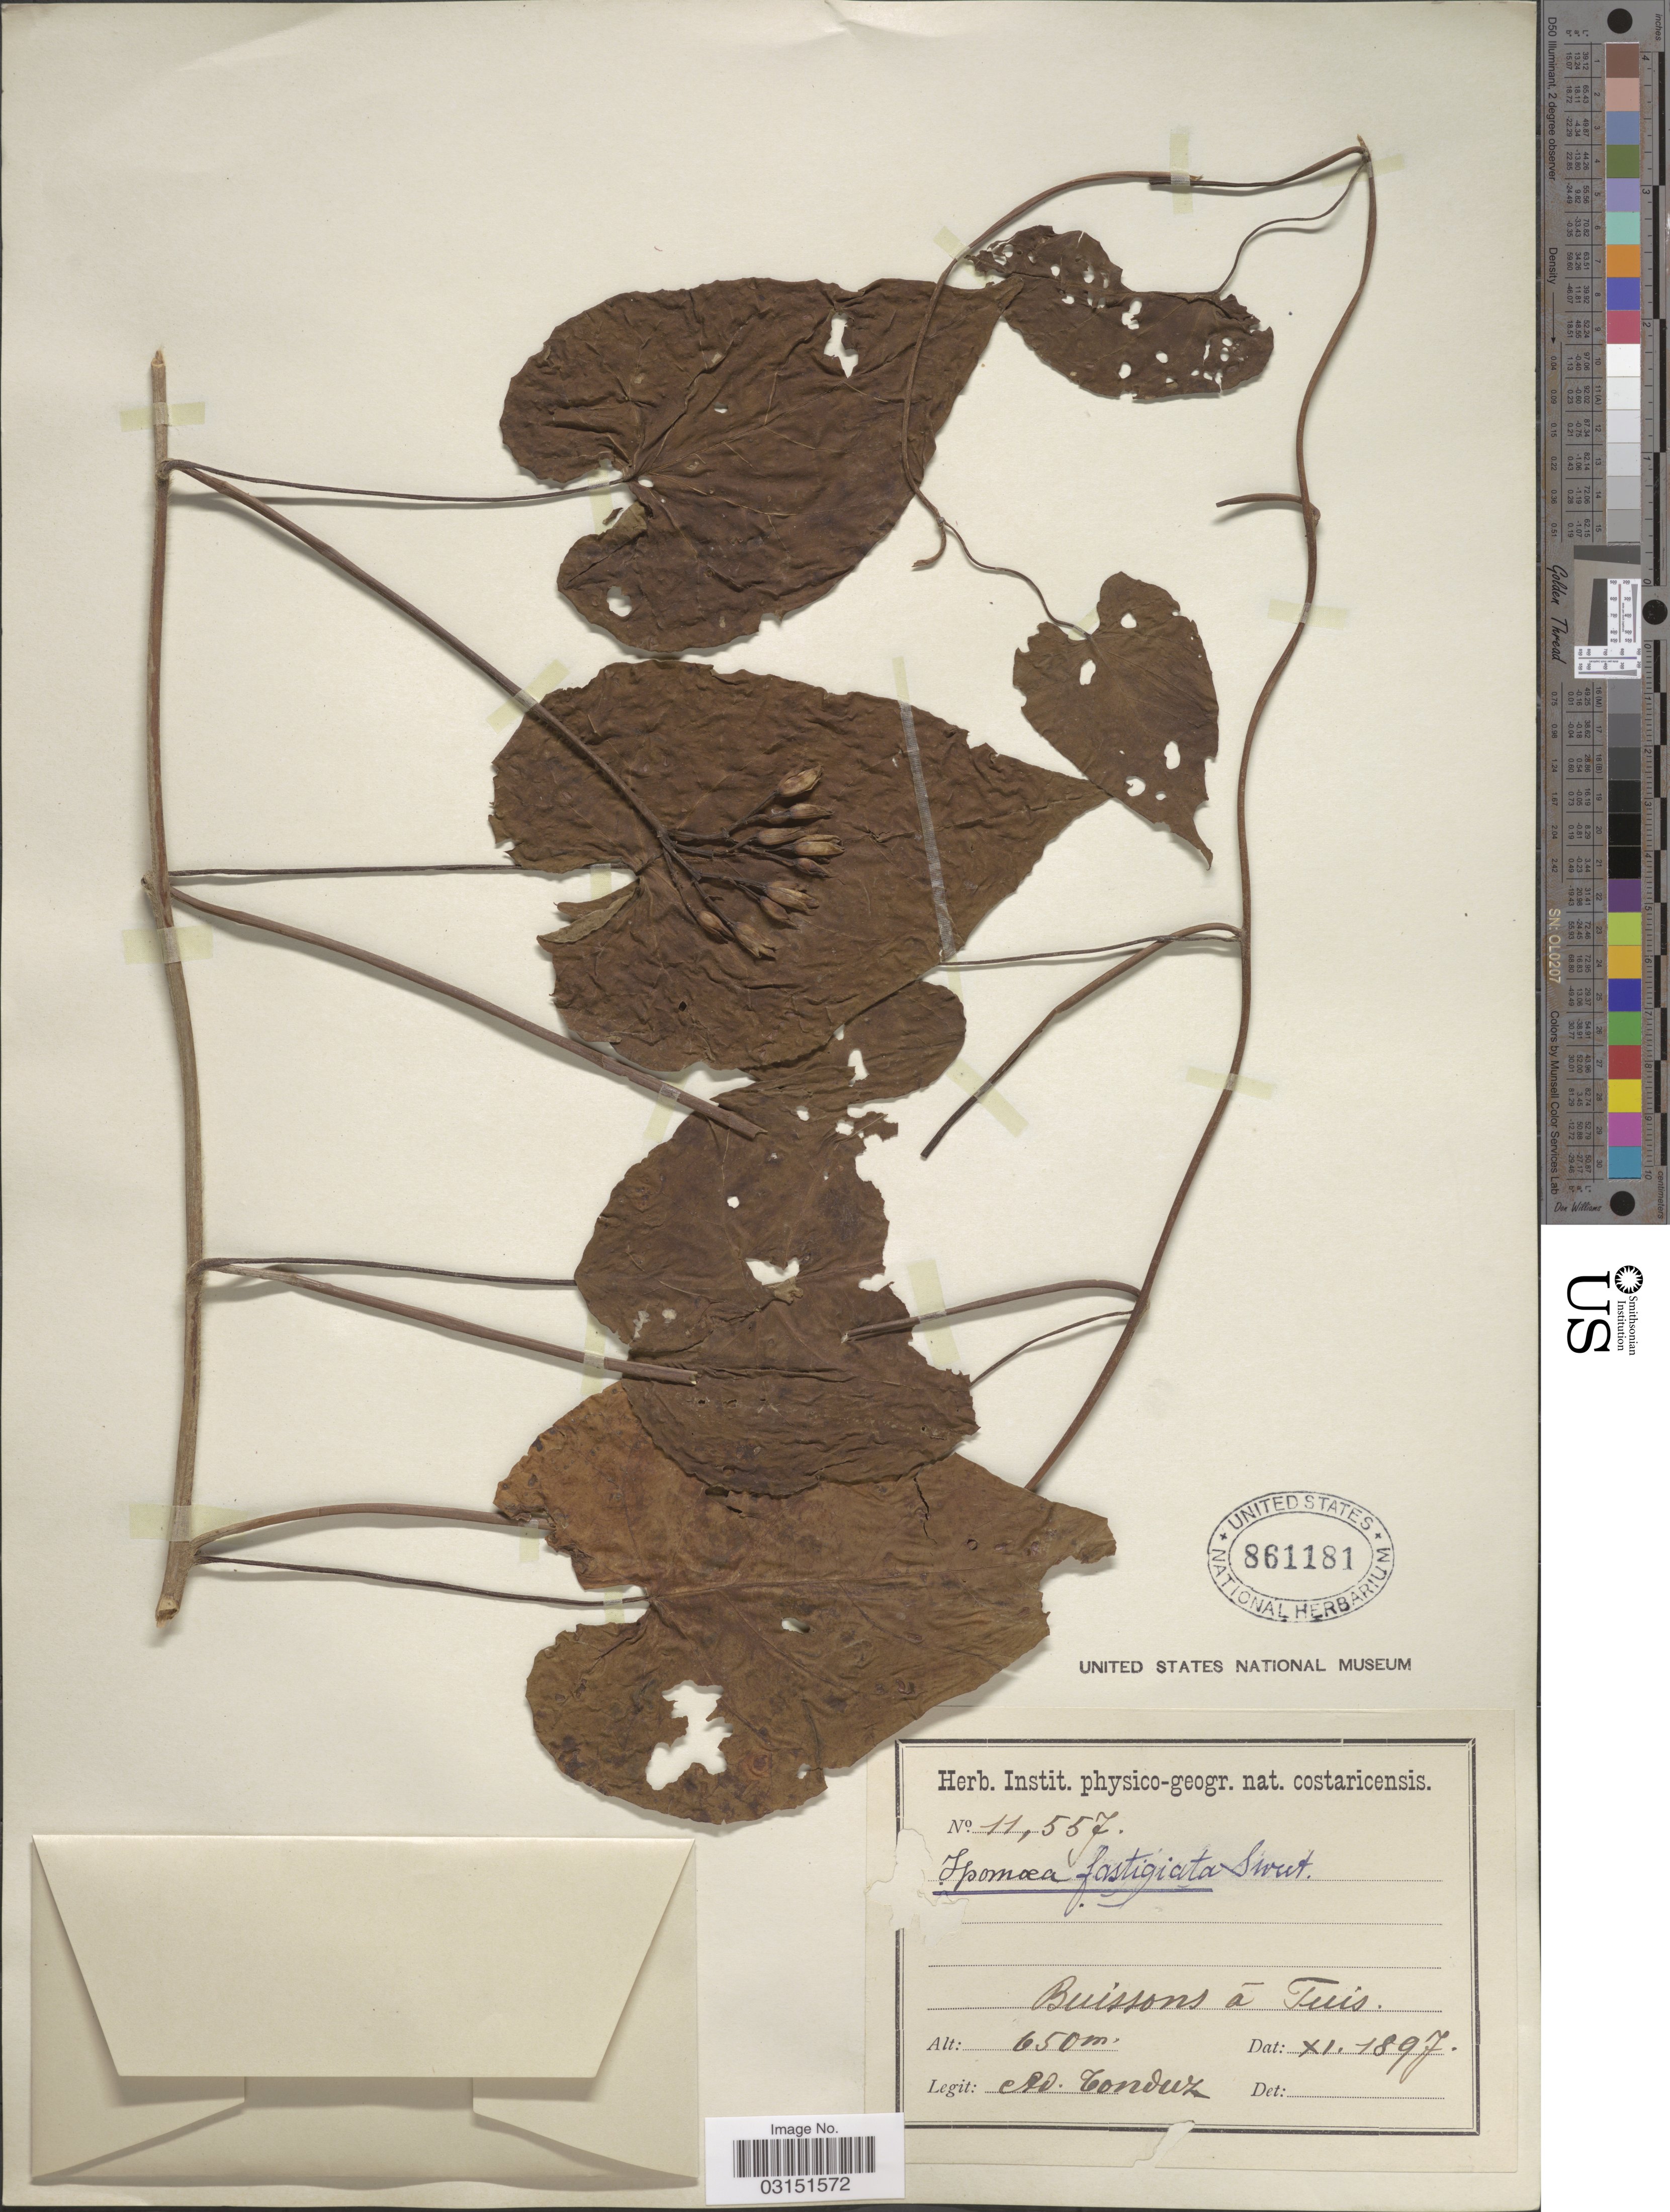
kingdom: Plantae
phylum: Tracheophyta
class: Magnoliopsida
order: Solanales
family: Convolvulaceae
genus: Ipomoea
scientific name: Ipomoea tiliacea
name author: (Willd.) Choisy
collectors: A. Tonduz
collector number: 11557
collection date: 1897-11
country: Costa Rica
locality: Buissons á Tuis.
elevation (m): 650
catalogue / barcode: US 861181